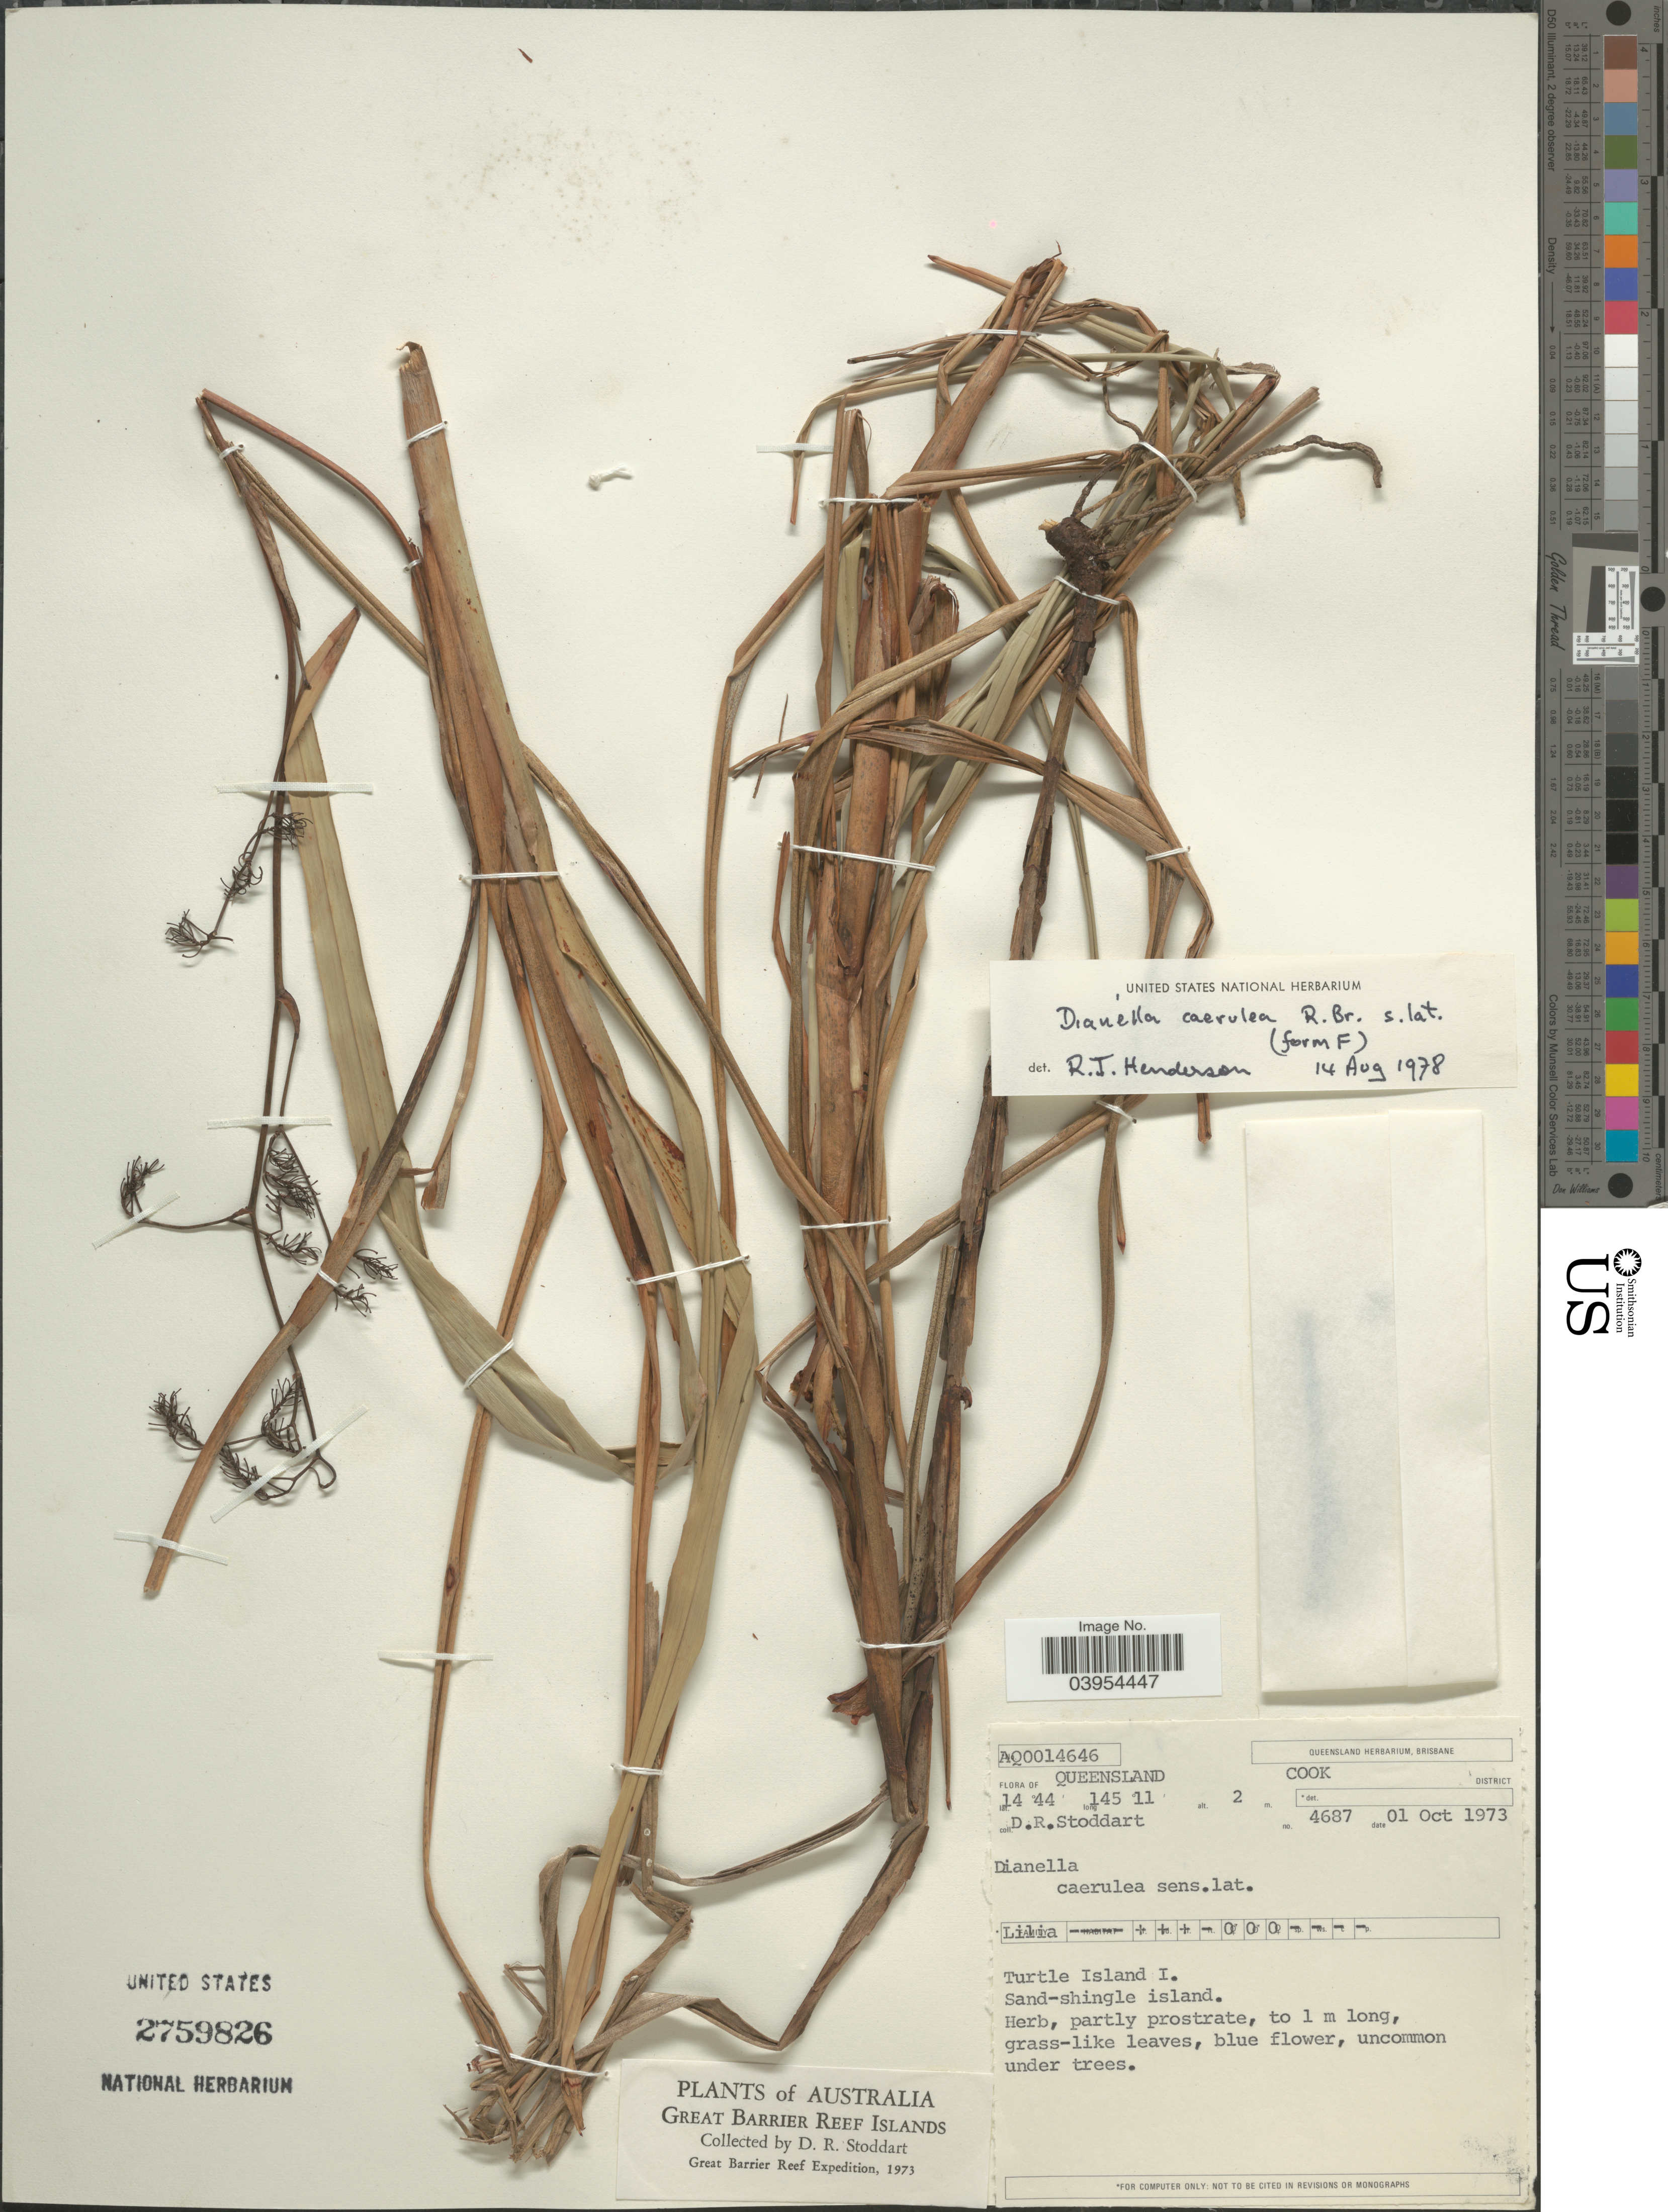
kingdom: Plantae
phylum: Tracheophyta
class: Liliopsida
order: Asparagales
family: Asphodelaceae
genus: Dianella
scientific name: Dianella coerulea Willd., orth. var.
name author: Willd.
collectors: D. R. Stoddart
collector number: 4687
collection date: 1973-10-01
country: Australia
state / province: Queensland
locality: Cook District. Turtle Island I.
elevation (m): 2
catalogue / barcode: US 2759826